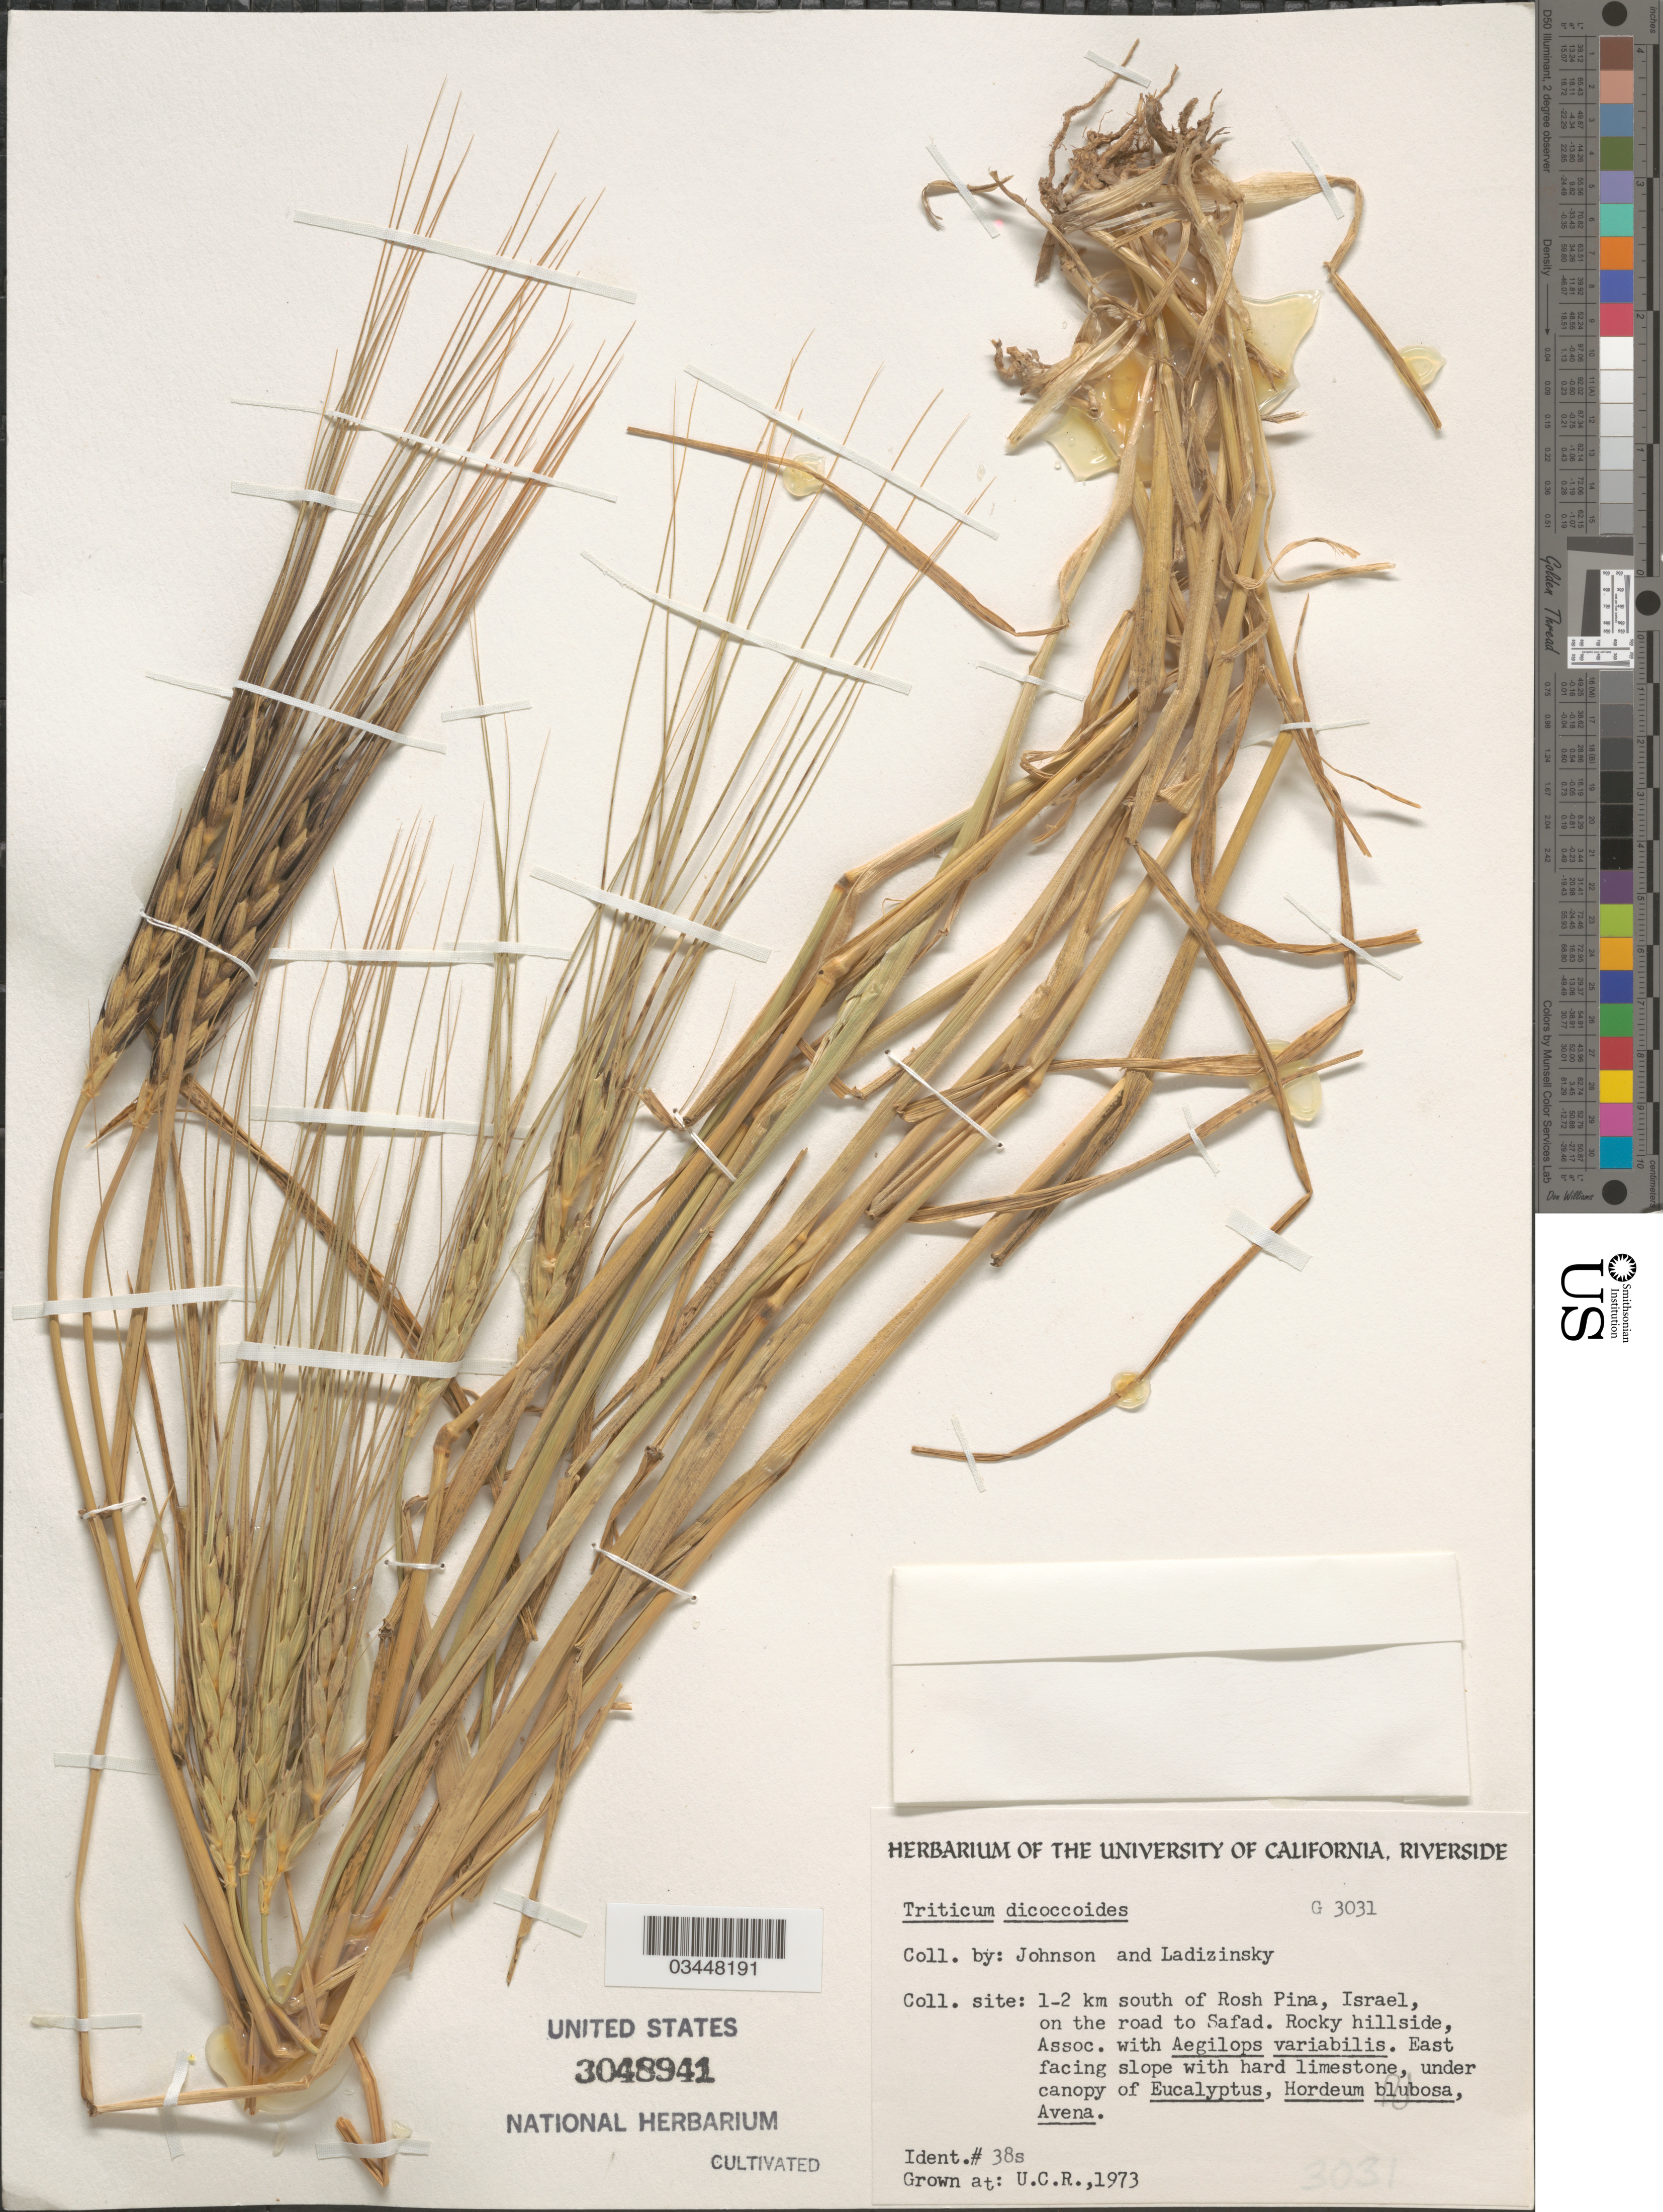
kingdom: Plantae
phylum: Tracheophyta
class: Liliopsida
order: Poales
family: Poaceae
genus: Triticum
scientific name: Triticum dicoccoides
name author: (Körn.) Körn. ex Schweinf.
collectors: ex herb. Univ. of California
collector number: G3031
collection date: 1973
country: United States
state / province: California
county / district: Riverside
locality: U.C.R.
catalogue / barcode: US 3048941